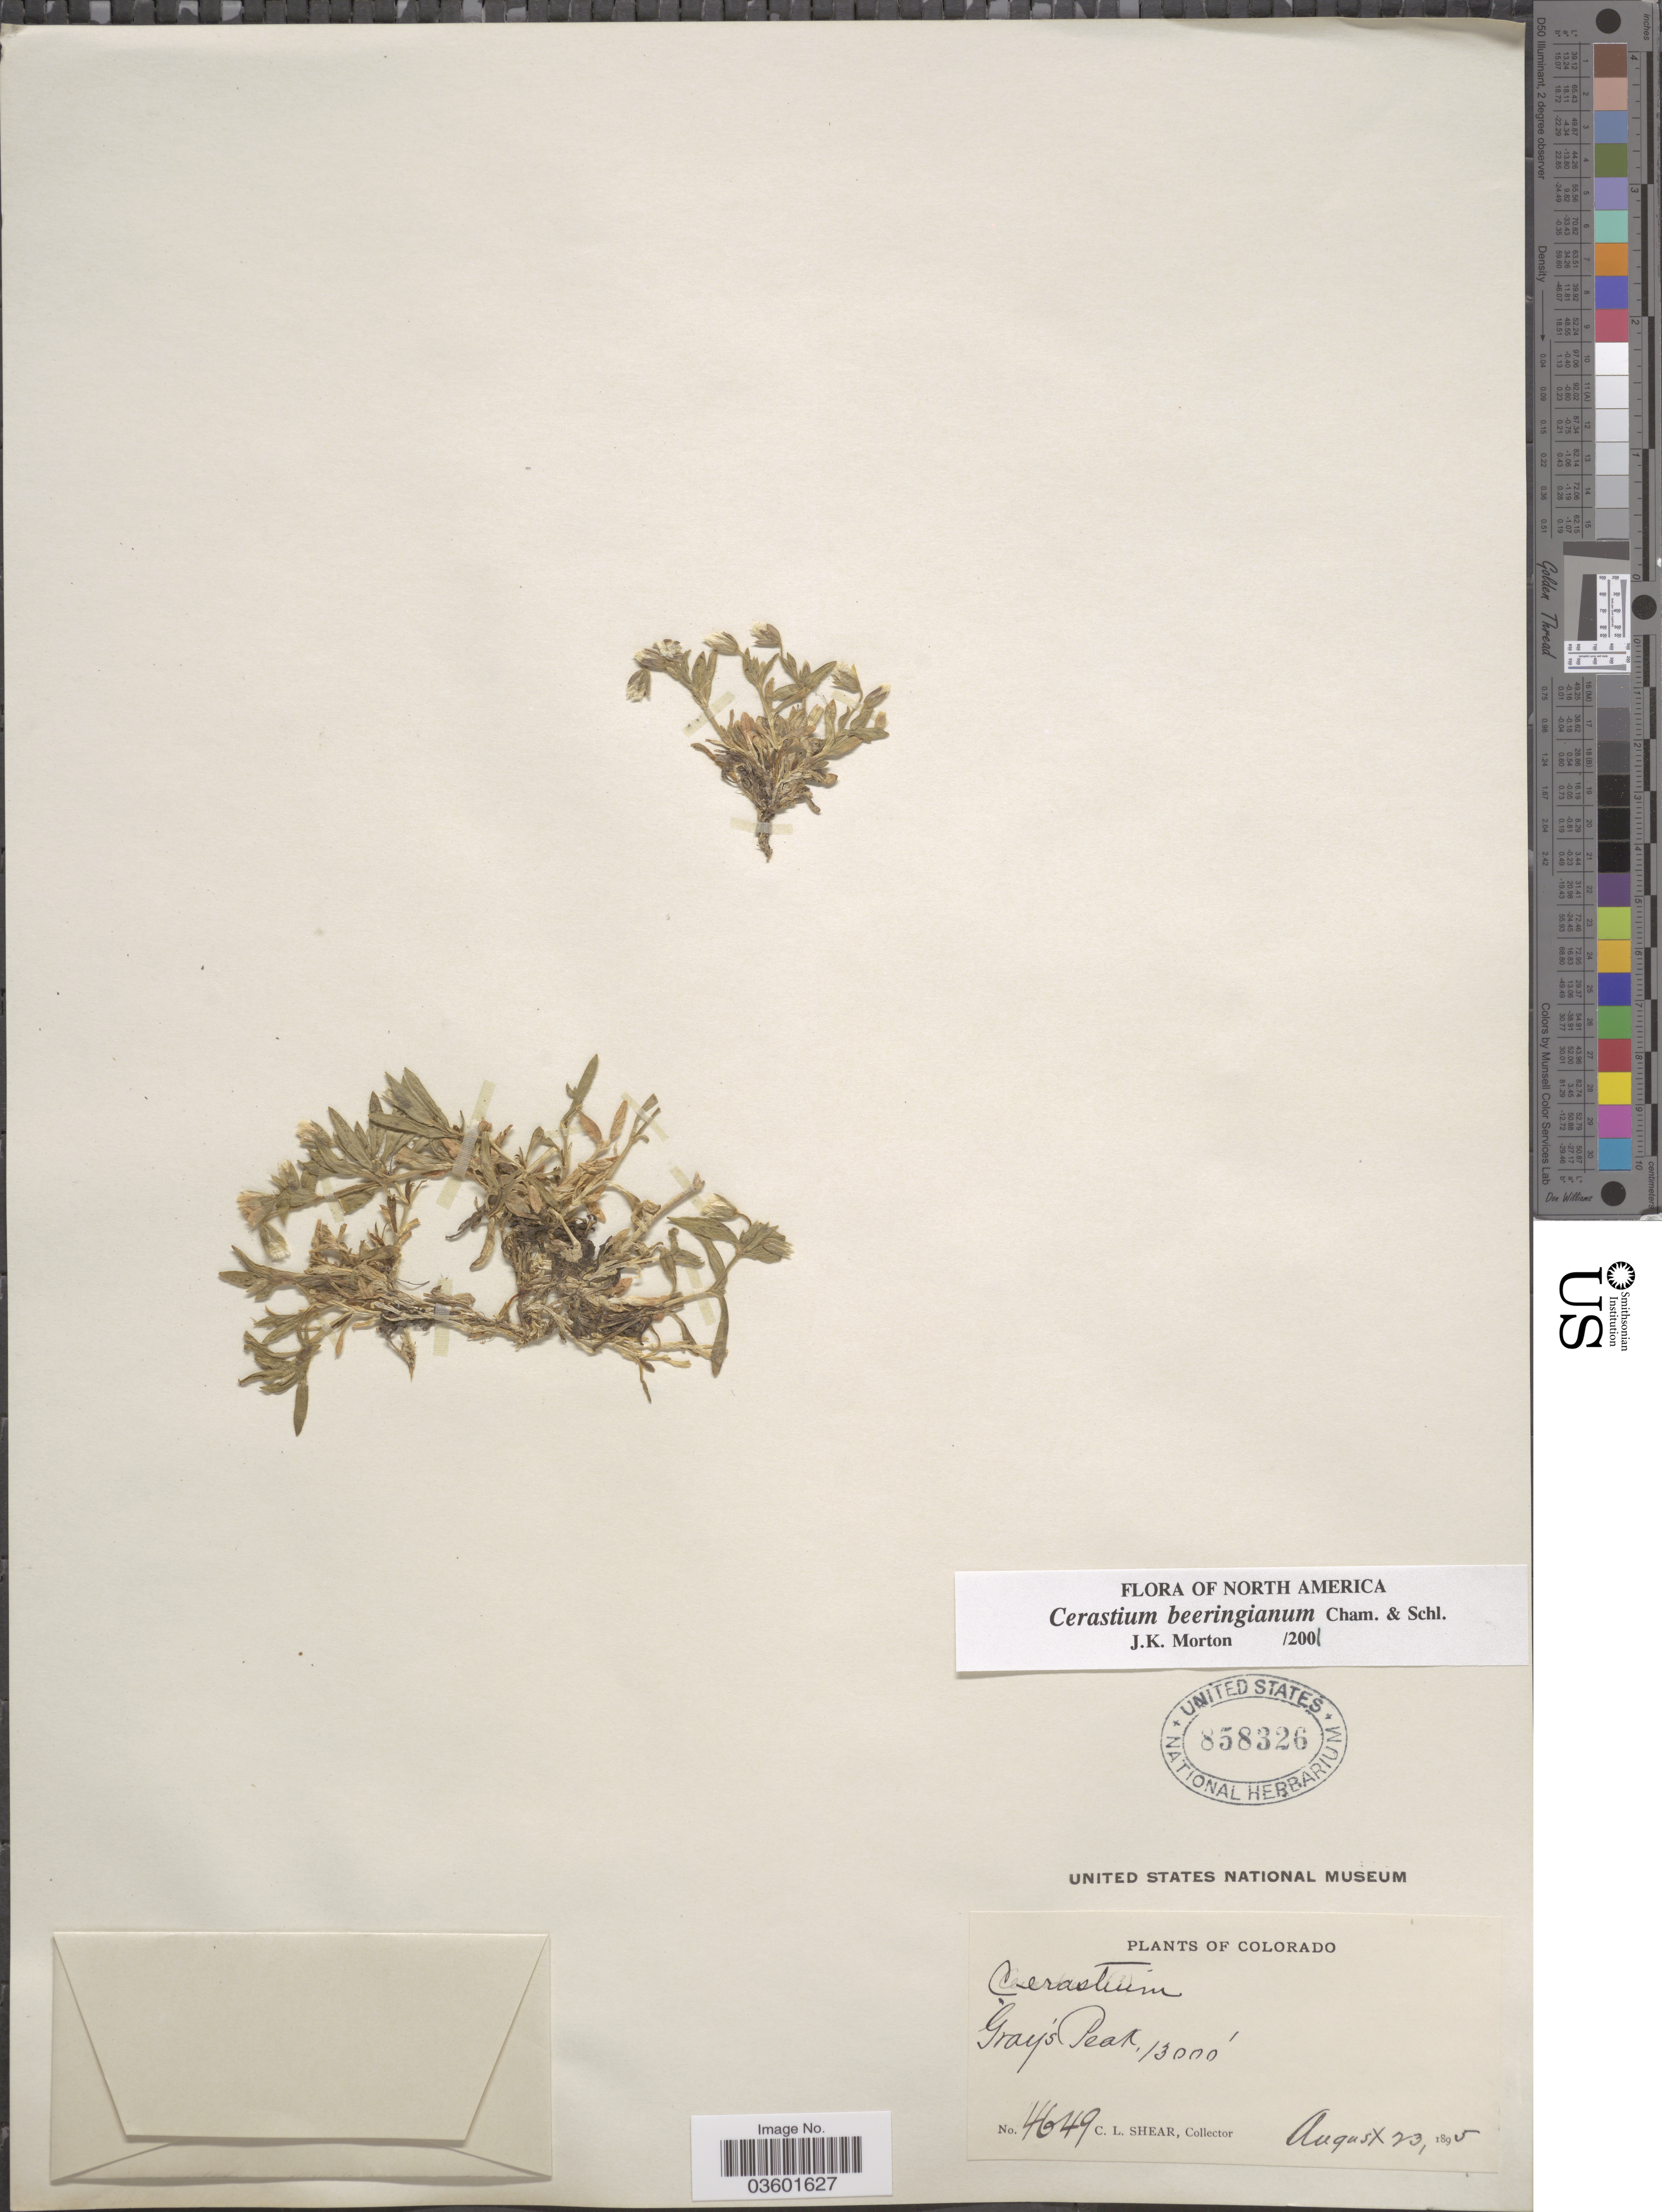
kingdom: Plantae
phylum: Tracheophyta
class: Magnoliopsida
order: Caryophyllales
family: Caryophyllaceae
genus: Cerastium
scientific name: Cerastium beeringianum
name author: Cham. & Schltdl.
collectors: C. L. Shear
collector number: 4649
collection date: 1895-08-23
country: United States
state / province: Colorado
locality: Gray's Peak.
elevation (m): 3962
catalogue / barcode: US 858326